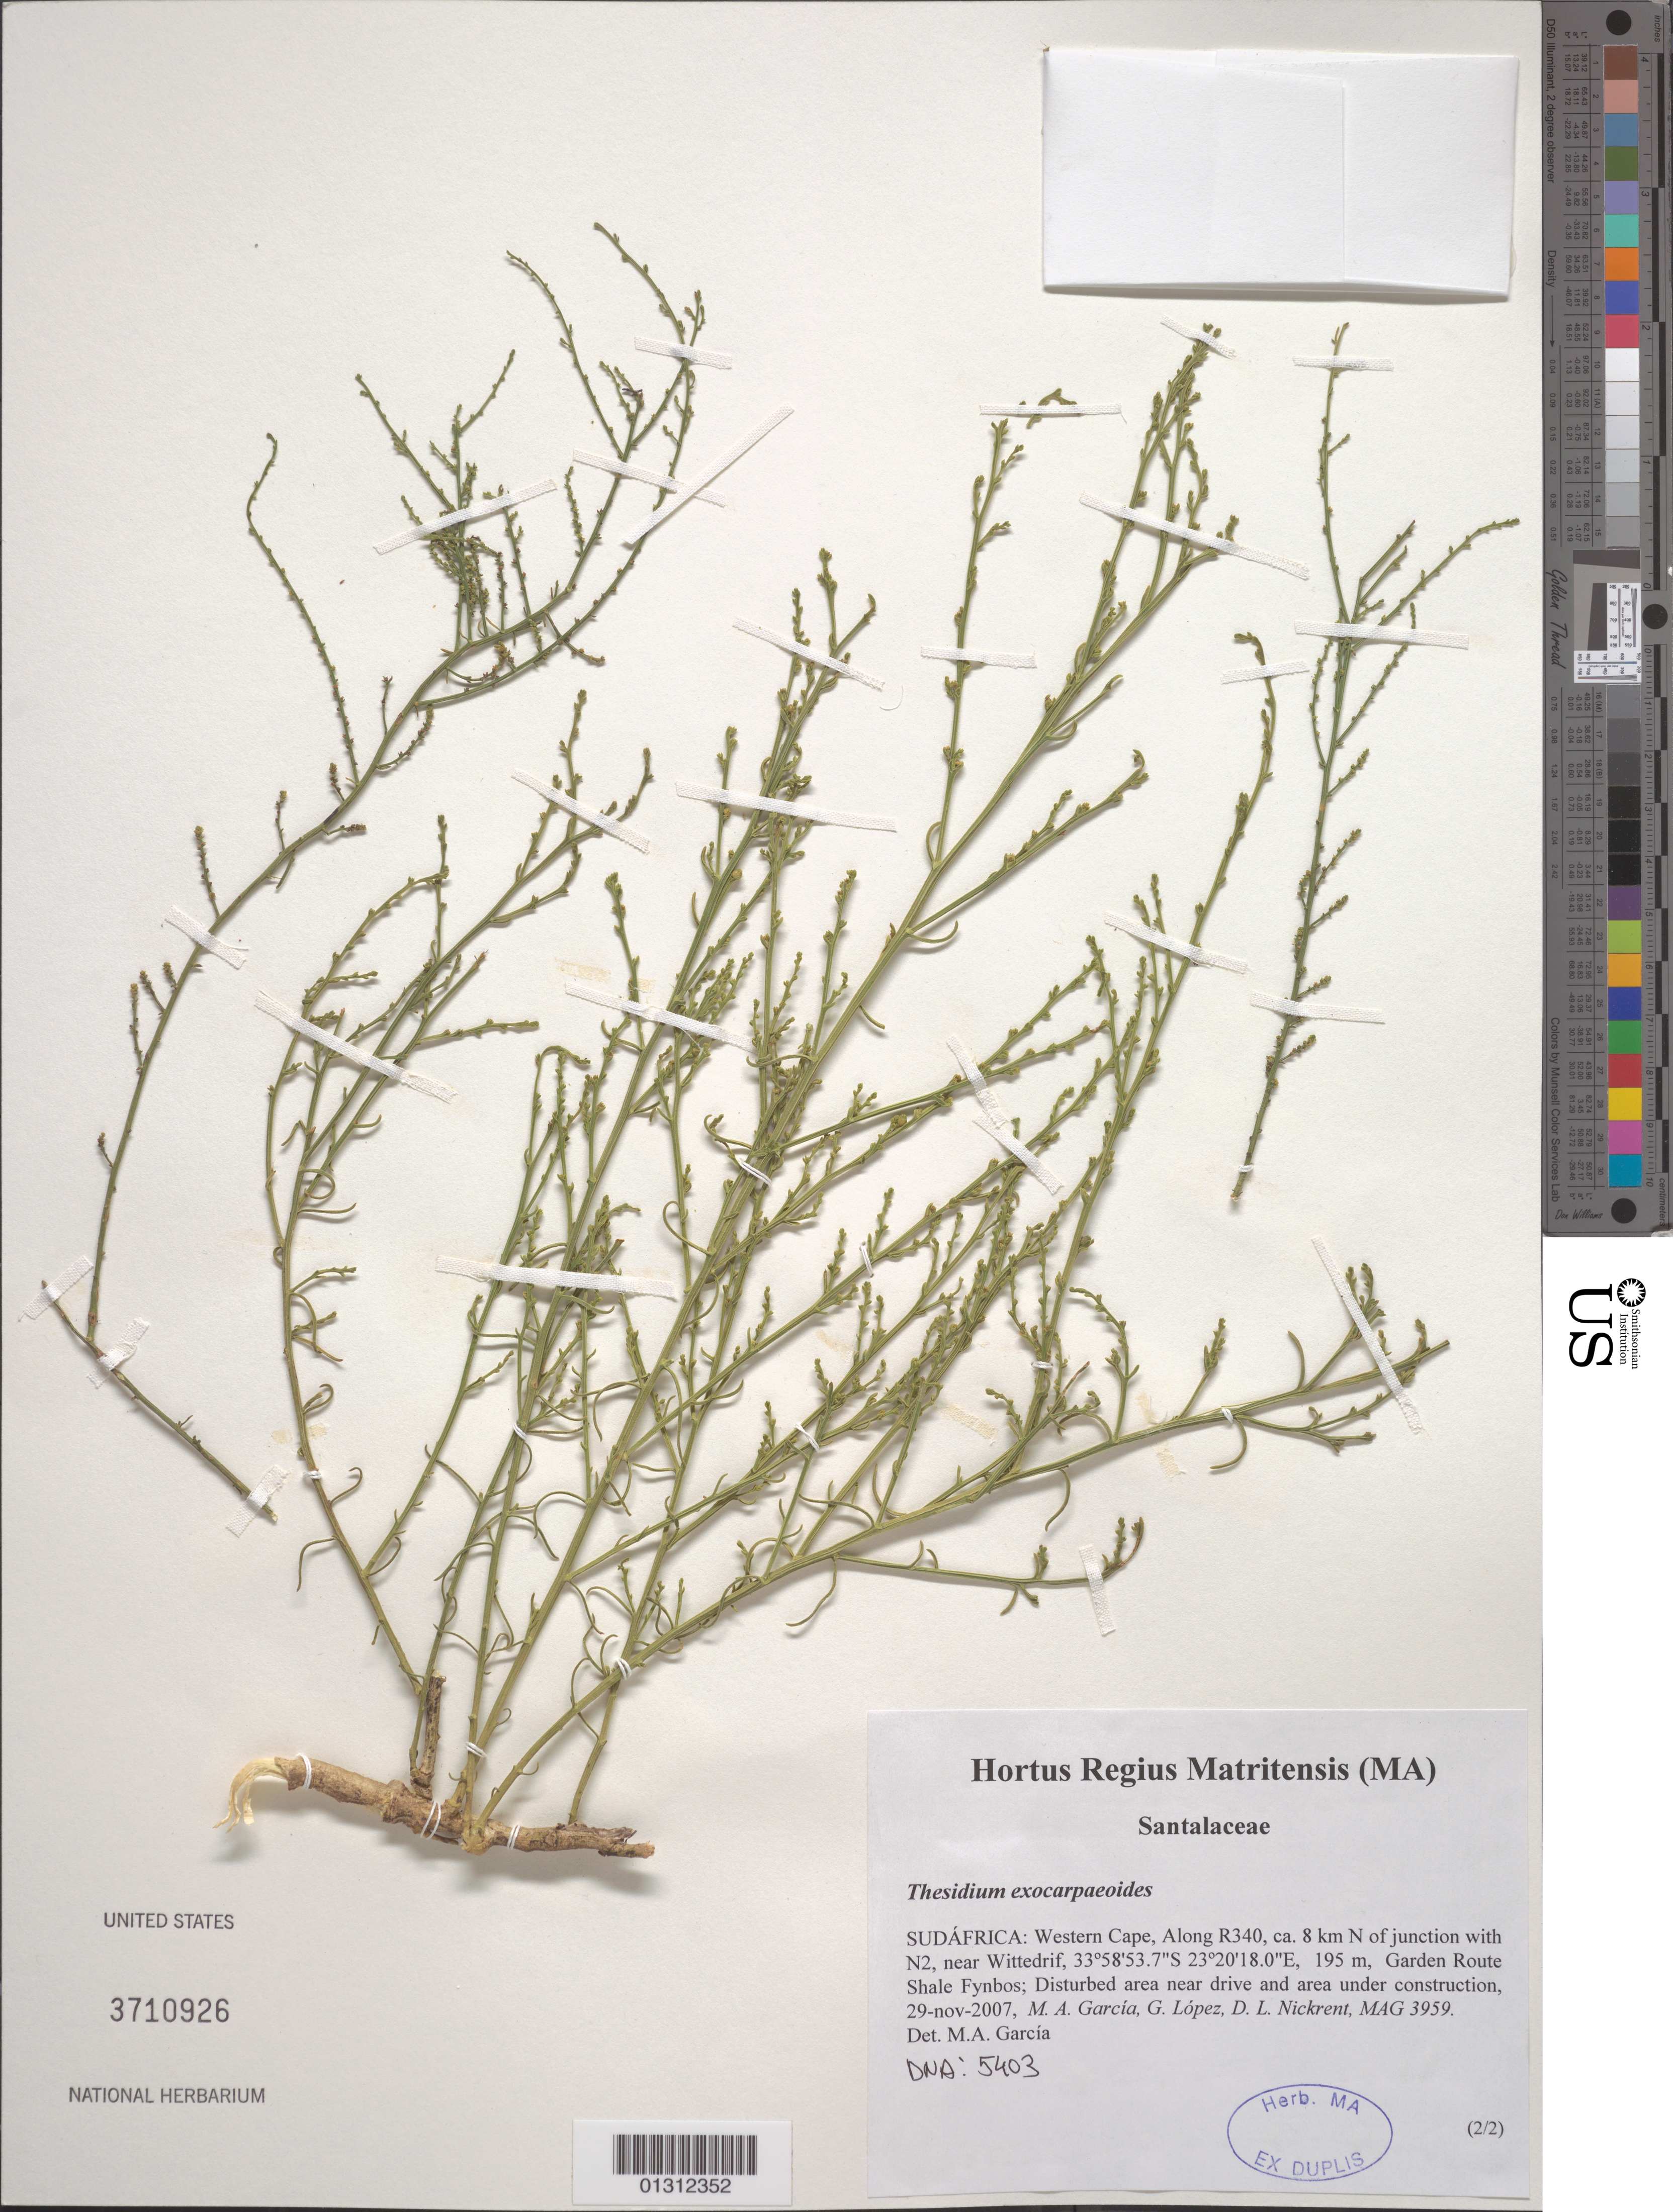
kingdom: Plantae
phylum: Tracheophyta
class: Magnoliopsida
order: Santalales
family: Thesiaceae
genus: Thesium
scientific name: Thesium fragile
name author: L. f.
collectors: M. A. García, G. López & D. Nickrent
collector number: MAG 3959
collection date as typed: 29-nov-2007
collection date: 2007-11-29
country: South Africa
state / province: Western Cape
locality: Along R340, ca 8 km N of junction with N2, near Wittedrif, Garden Route Shale Fynbos.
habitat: Disturbed area near drive and area under construction.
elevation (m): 195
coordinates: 33 58 53.7 S, 23 20 18.0 E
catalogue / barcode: US 3710926